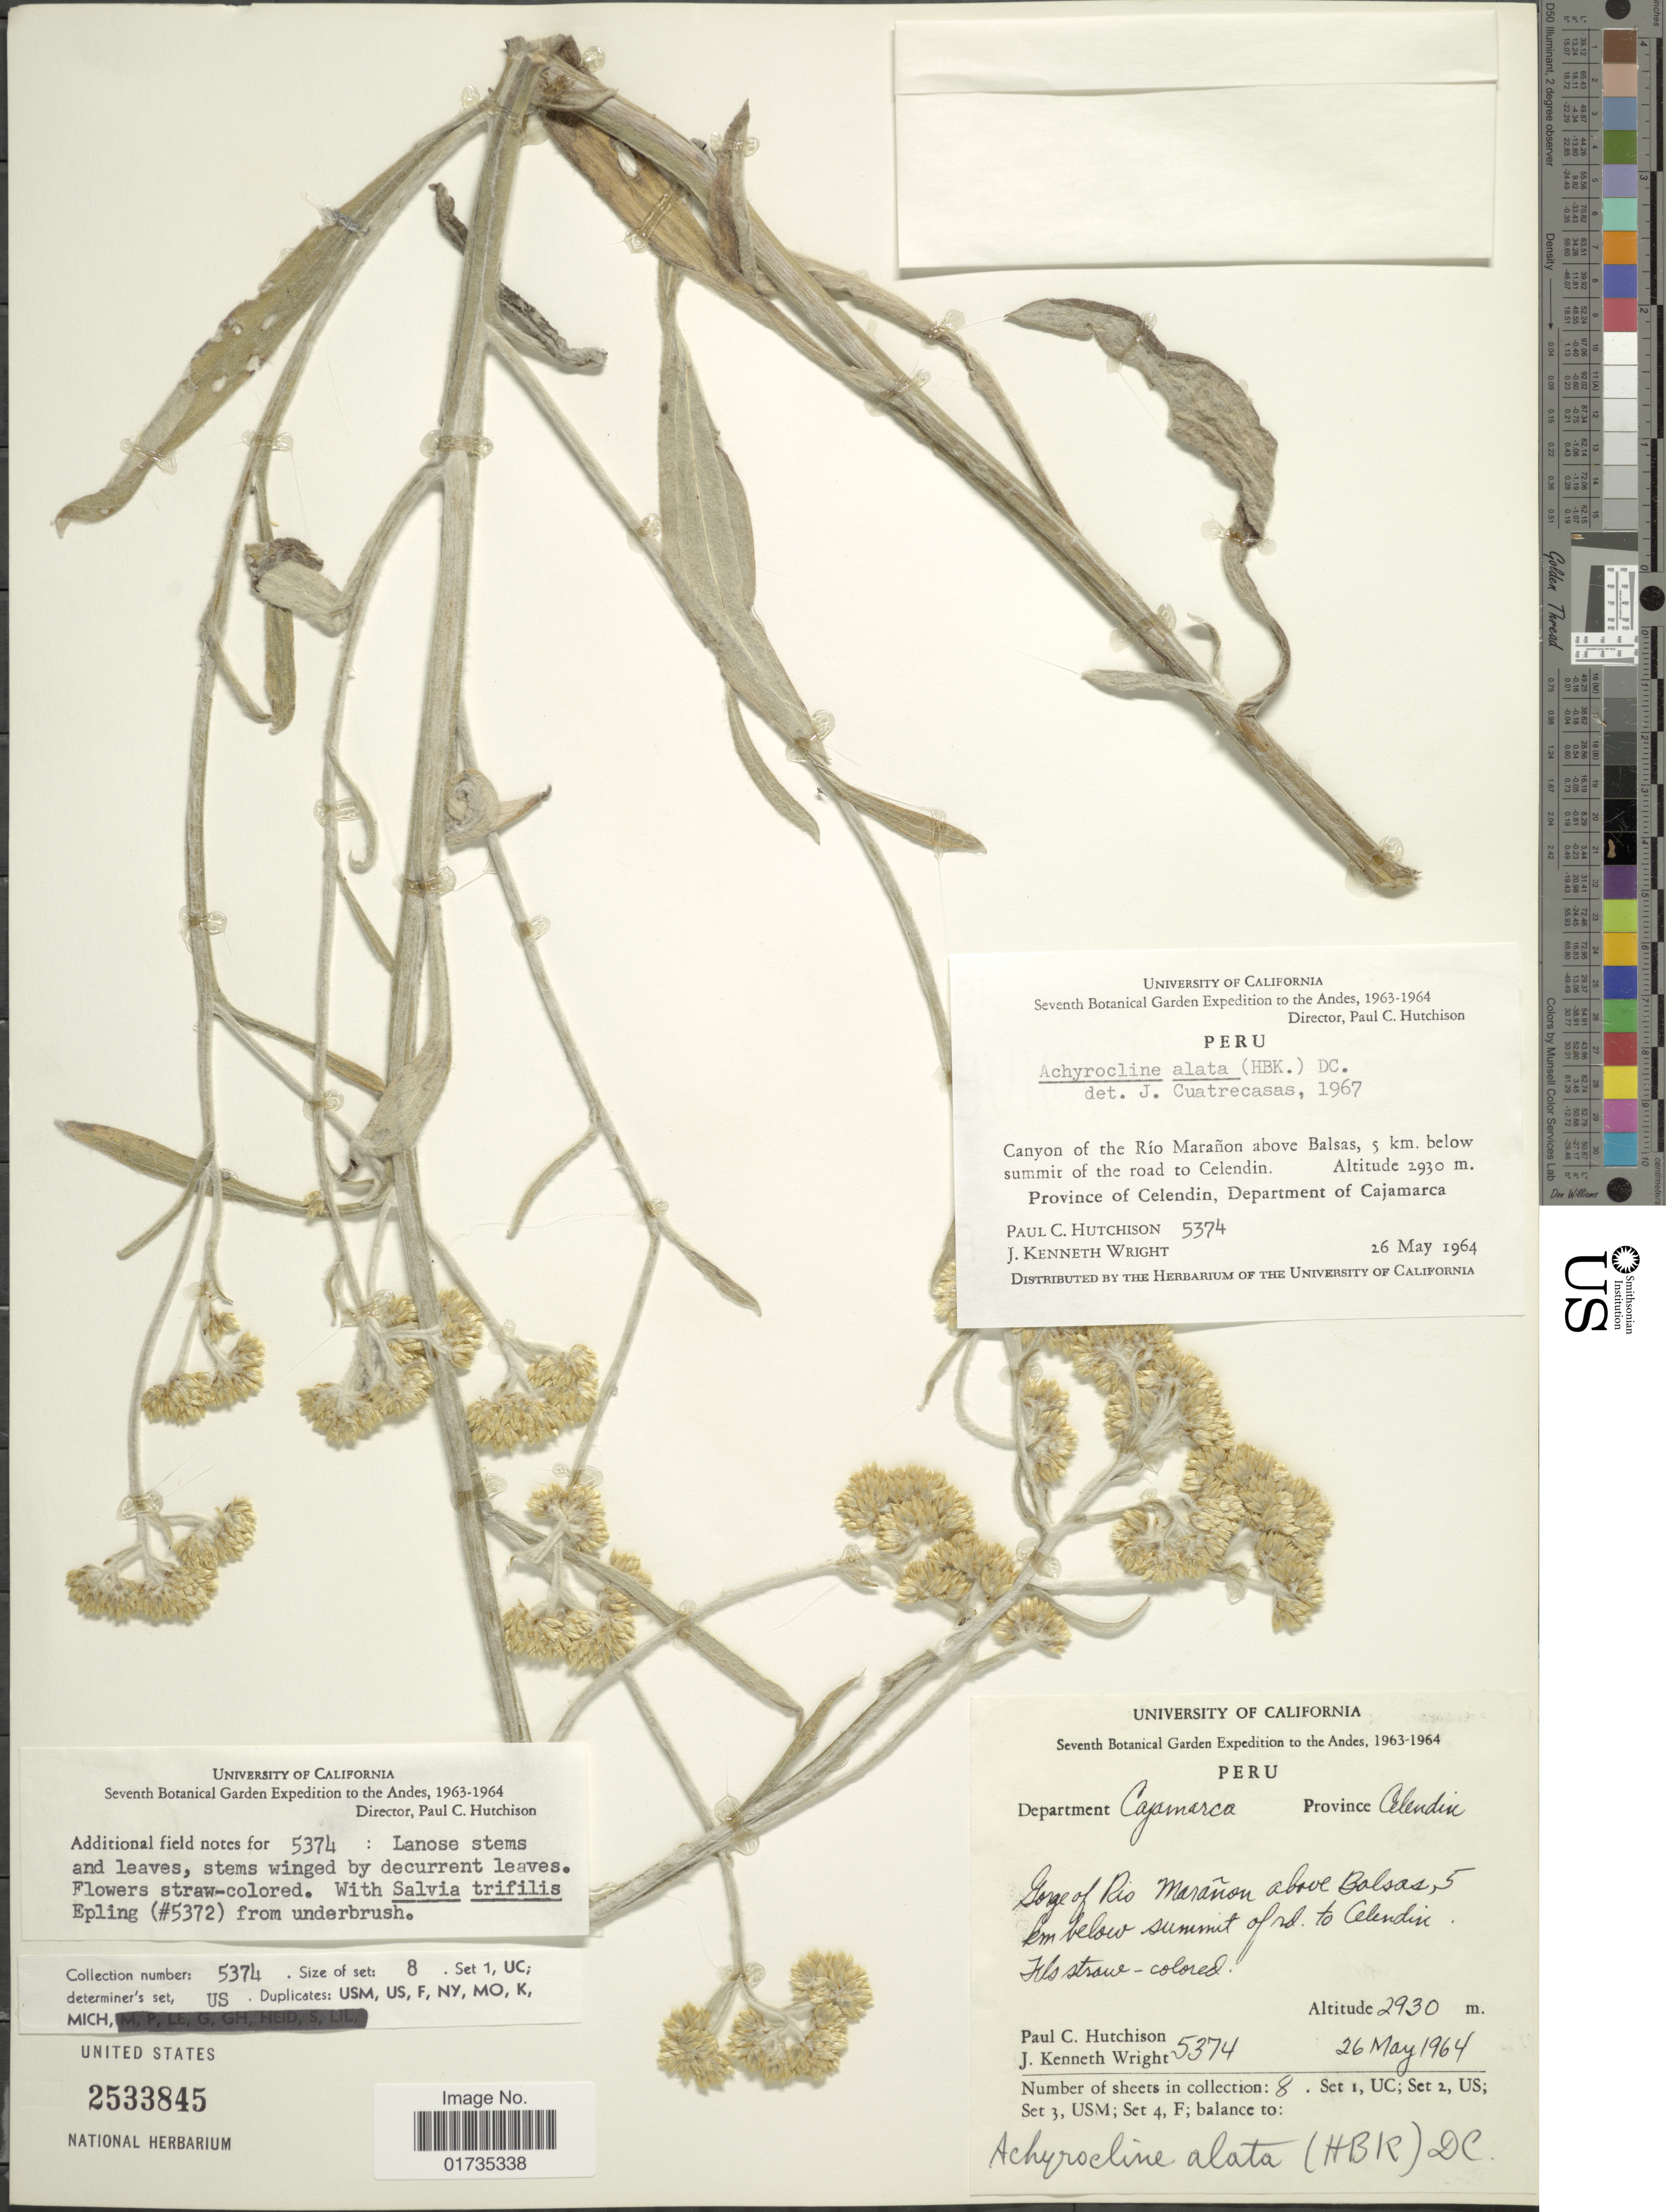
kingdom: Plantae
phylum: Tracheophyta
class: Magnoliopsida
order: Asterales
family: Asteraceae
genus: Achyrocline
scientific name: Achyrocline alata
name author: (Kunth) DC.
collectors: P. C. Hutchison & J. K. Wright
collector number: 5374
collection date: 1964-05-26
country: Peru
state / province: Cajamarca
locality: Department Cajamarca. Province Celendin. Gorge of Rio Marañon above Balsas, 5 km below summit of rd. to Celendin.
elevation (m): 2930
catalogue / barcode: US 2533845